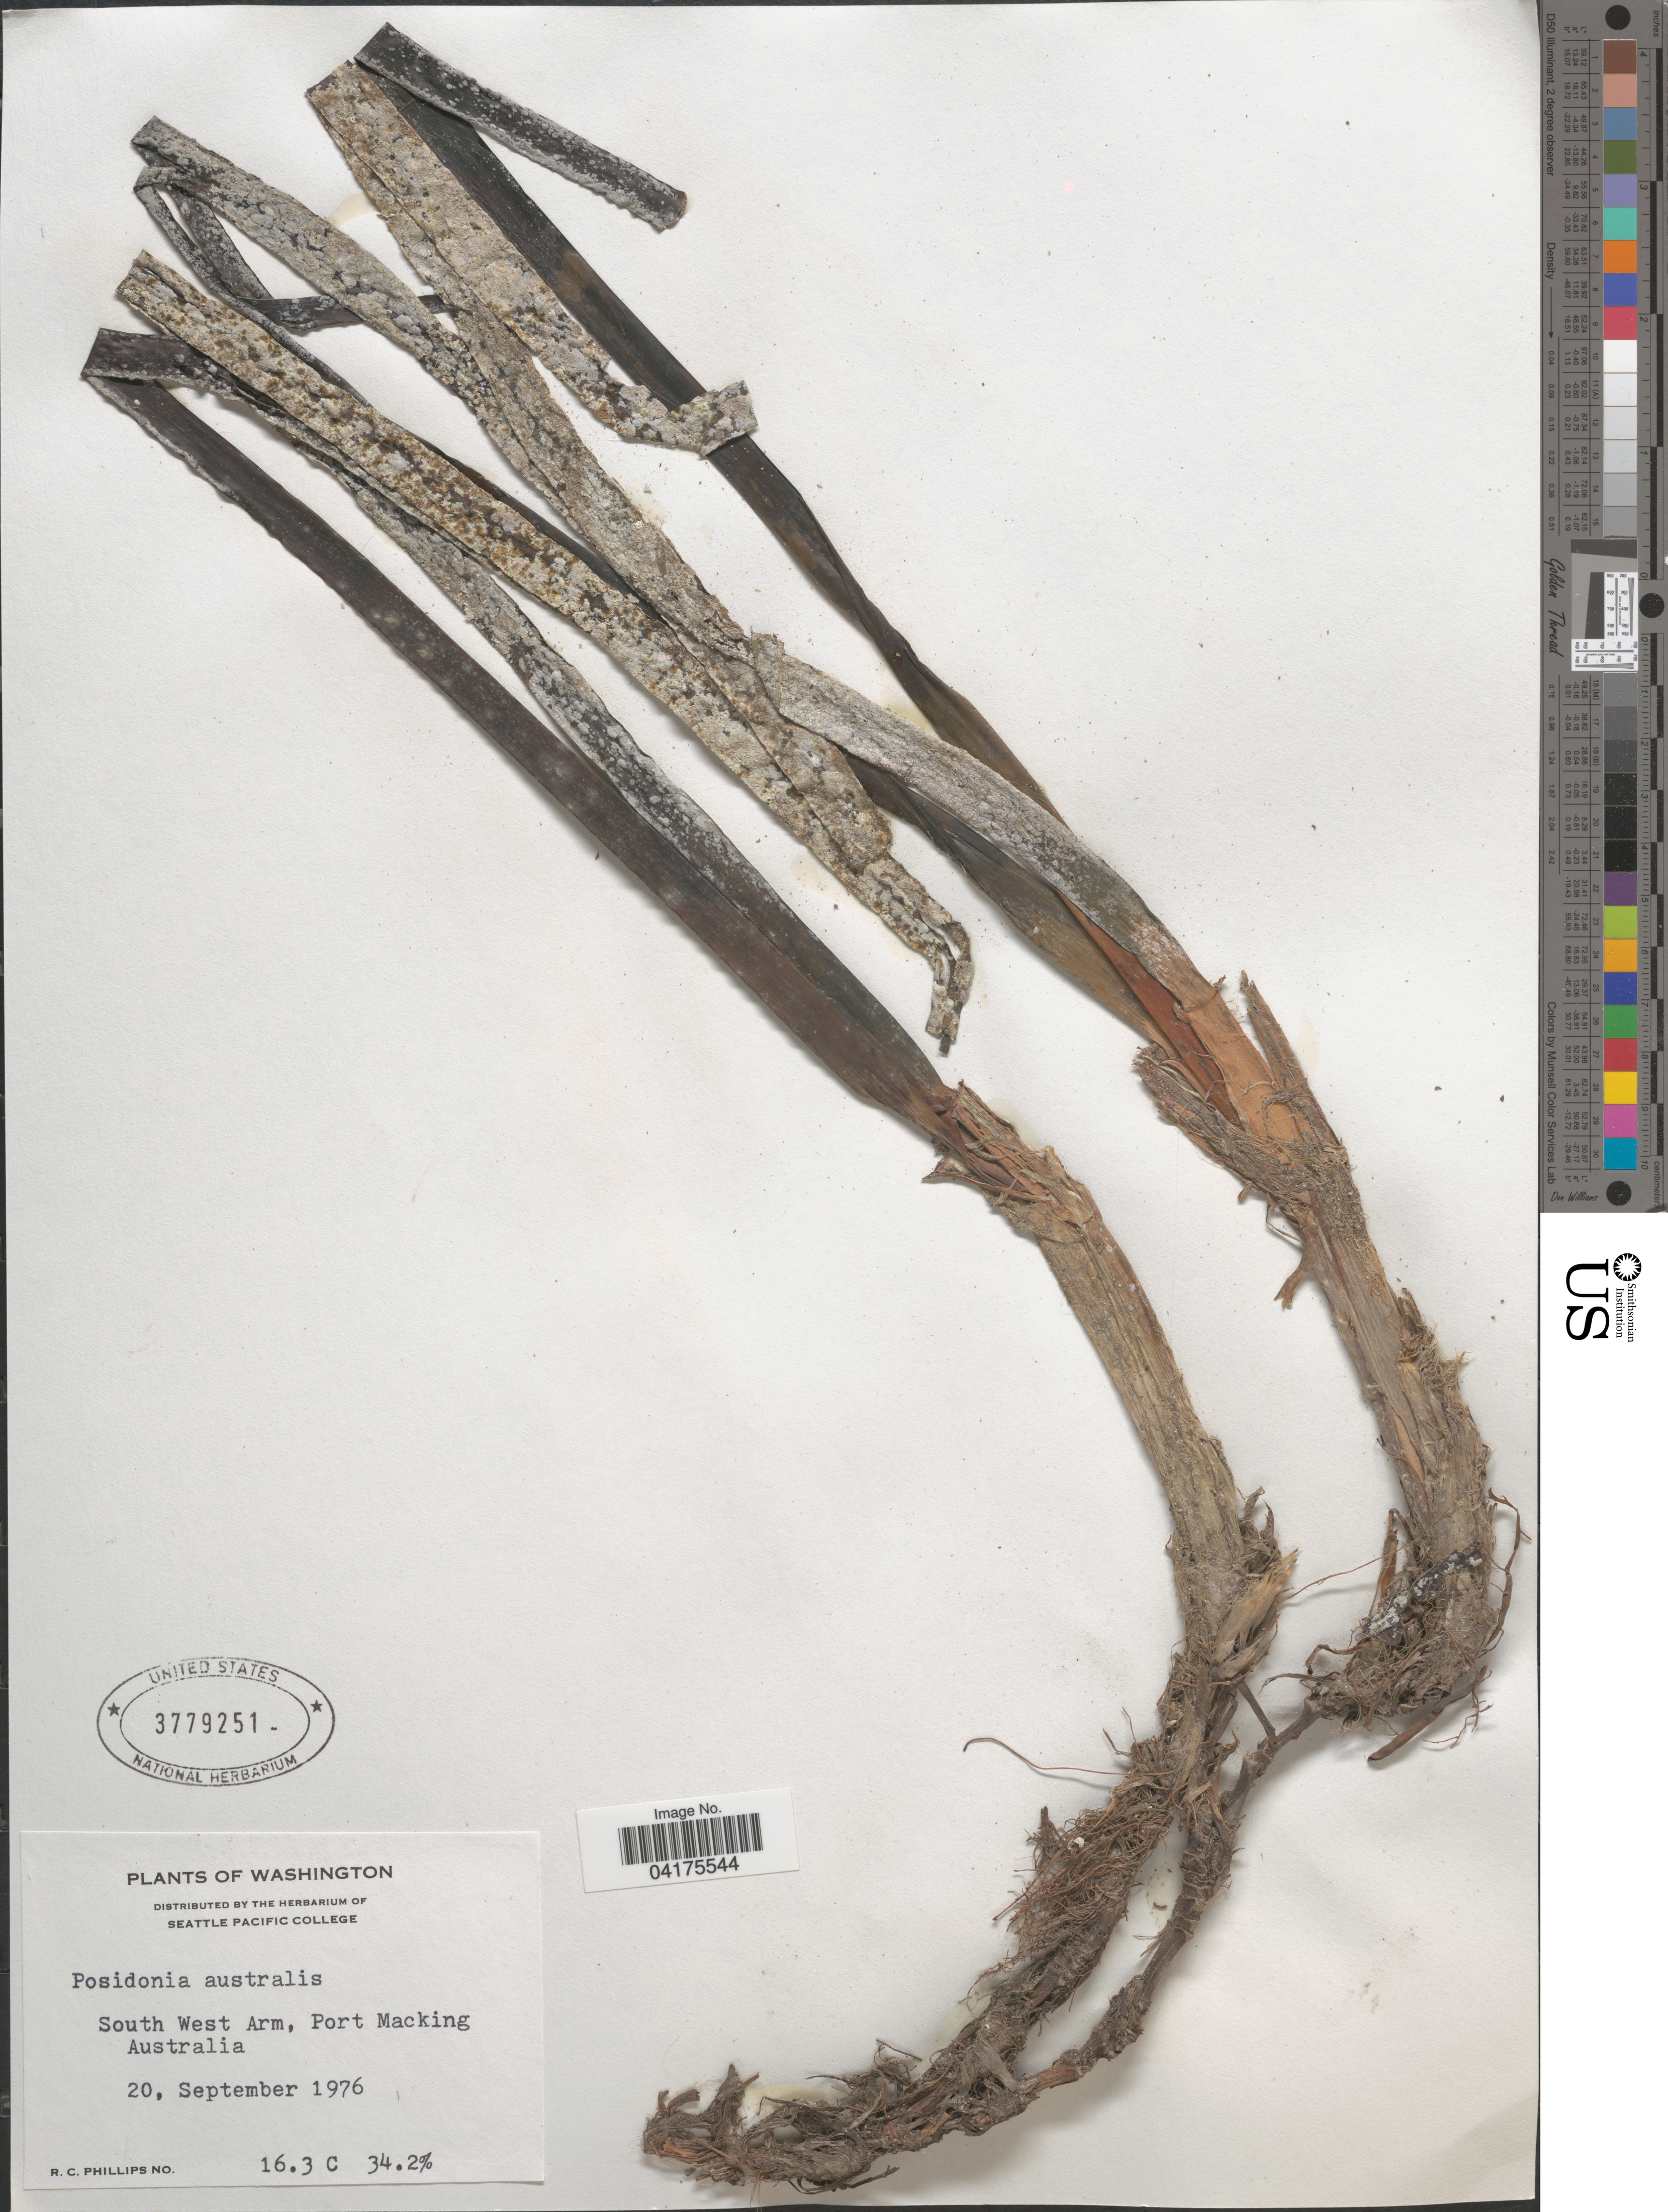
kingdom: Plantae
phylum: Tracheophyta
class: Liliopsida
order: Alismatales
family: Posidoniaceae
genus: Posidonia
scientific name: Posidonia australis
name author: Hook. f.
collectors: R. C. Phillips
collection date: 1976-09-20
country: Australia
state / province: New South Wales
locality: South West Arm, Port Macking [= Port Hacking].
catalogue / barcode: US 3779251